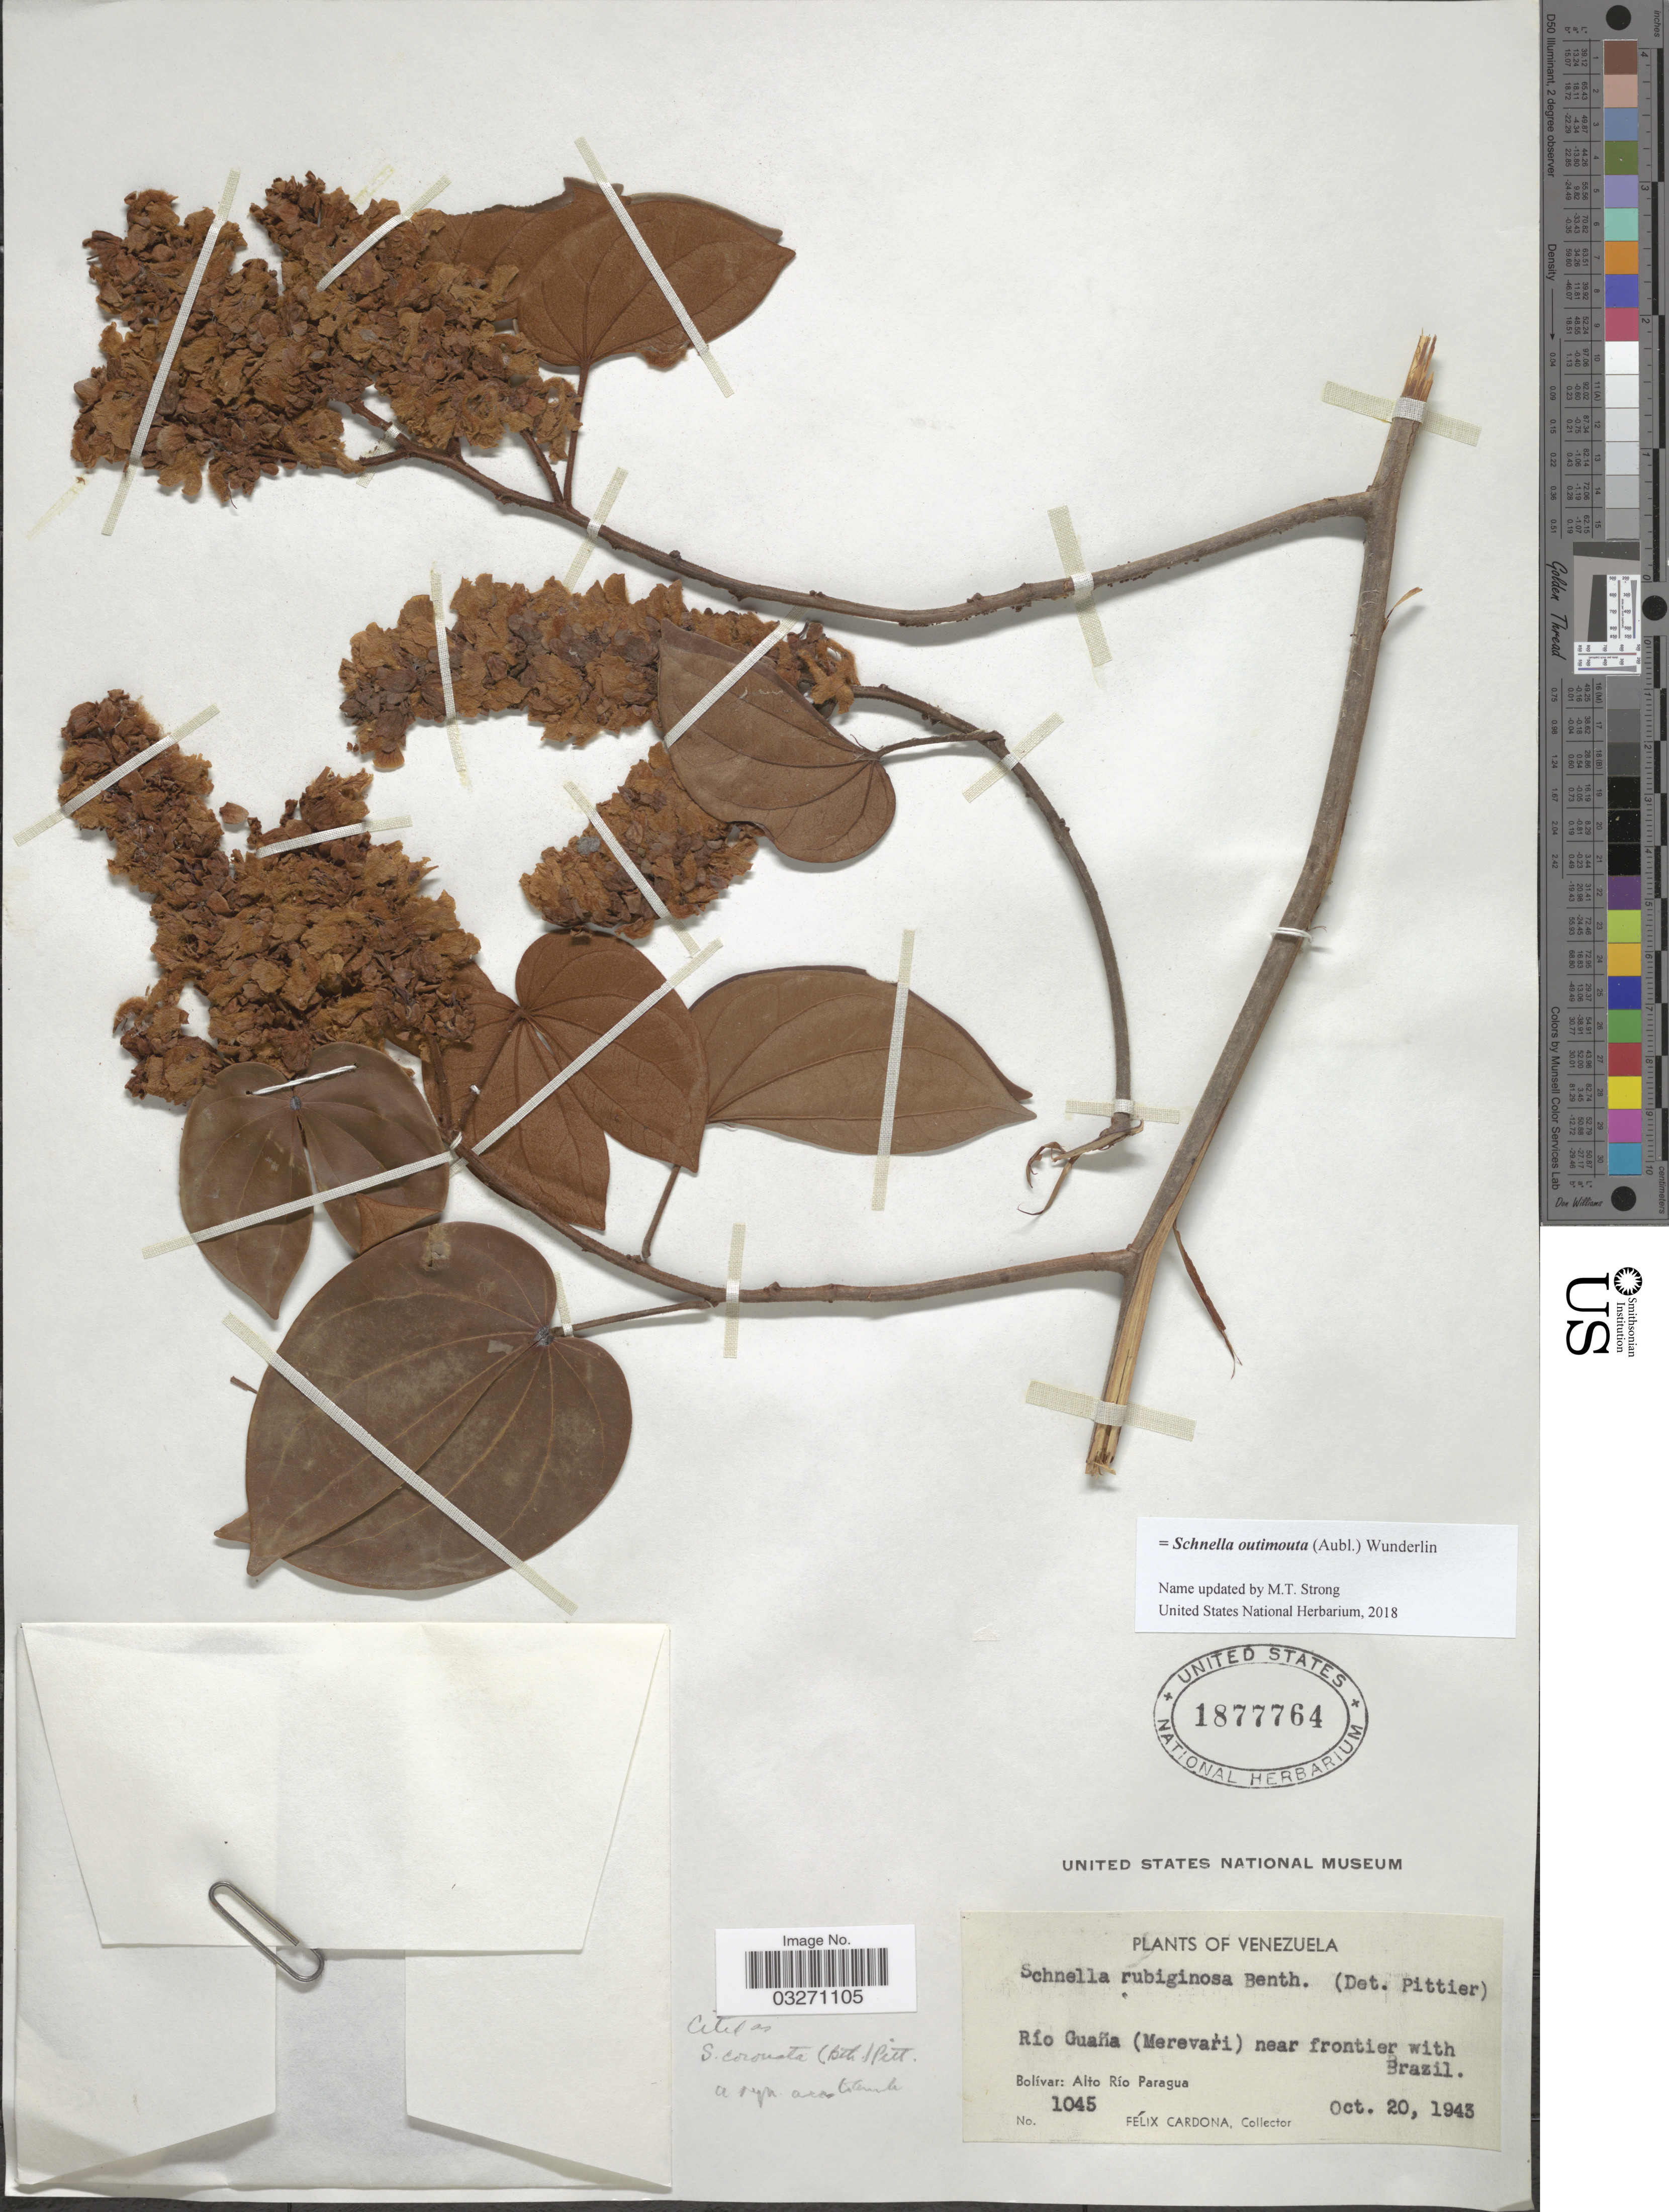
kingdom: Plantae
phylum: Tracheophyta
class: Magnoliopsida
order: Fabales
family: Fabaceae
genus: Schnella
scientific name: Schnella outimouta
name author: (Aubl.) Wunderlin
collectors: F. Cardona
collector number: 1045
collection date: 1943-10-20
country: Venezuela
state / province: Bolivar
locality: Río Guaña (Merevaŕi) near frontier with Brazil. Alto Río Paragua.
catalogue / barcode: US 1877764